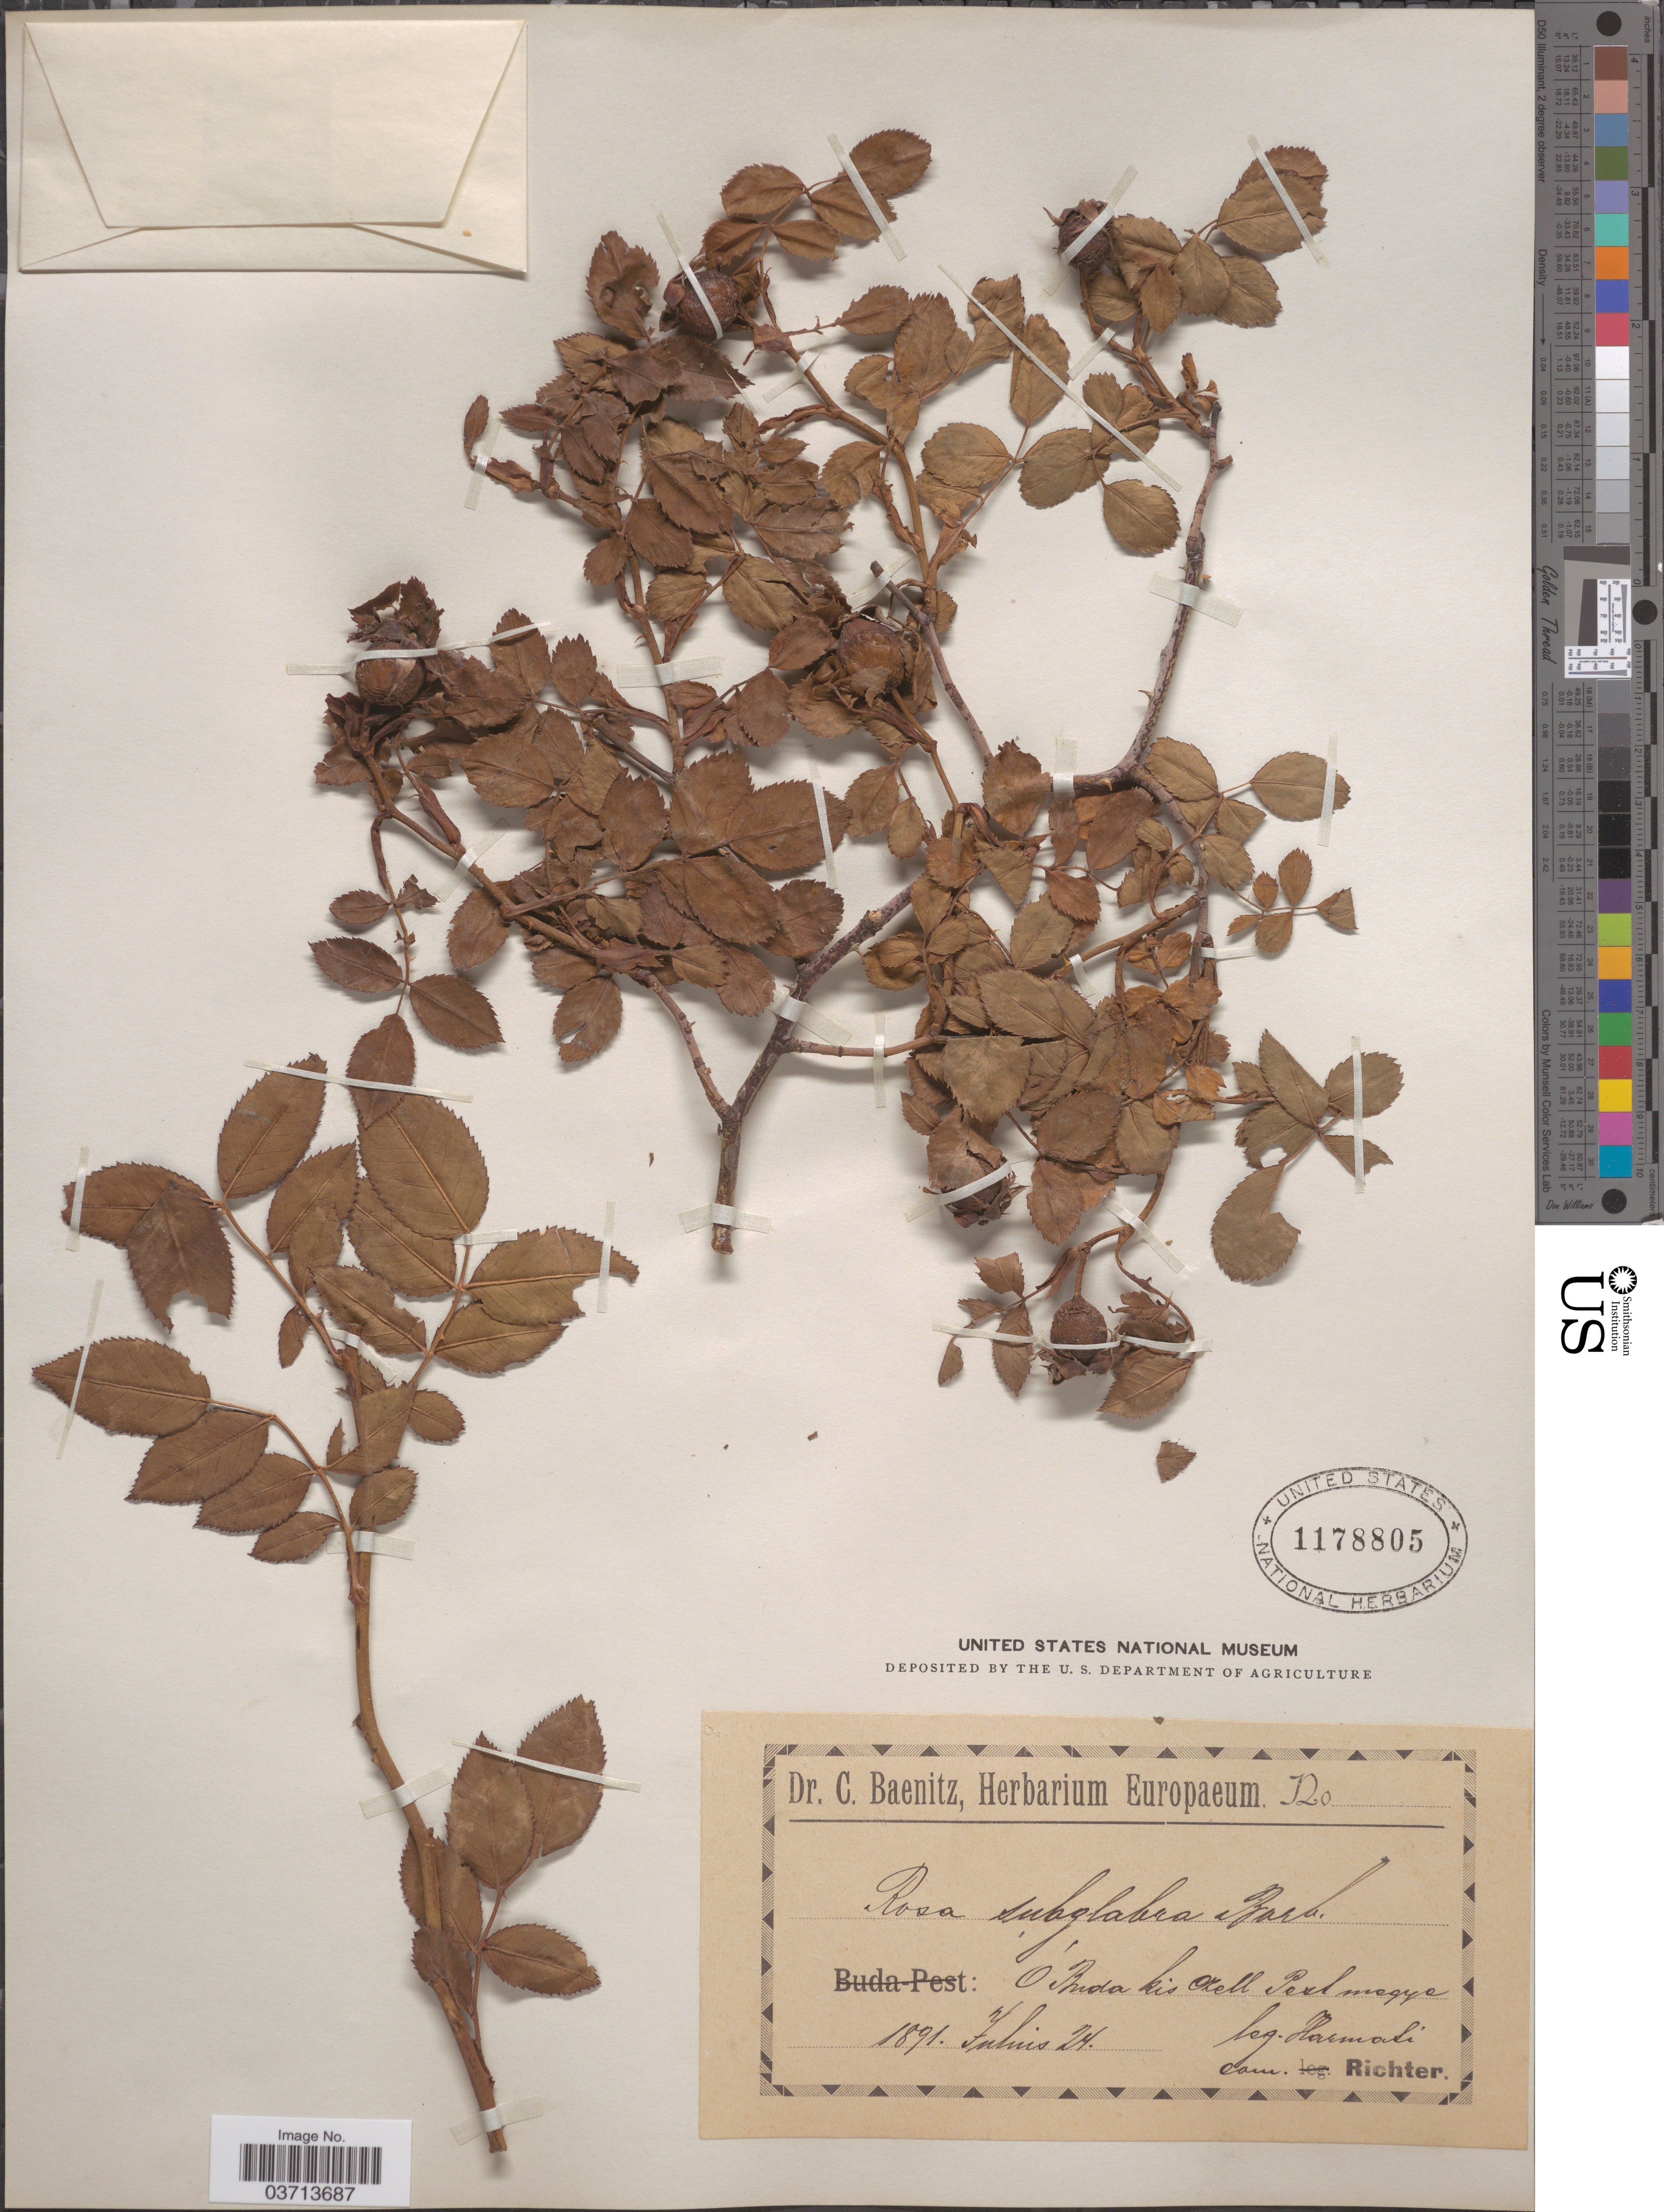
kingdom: Plantae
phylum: Tracheophyta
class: Magnoliopsida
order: Rosales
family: Rosaceae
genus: Rosa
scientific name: Rosa subglabra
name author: Heinr. Braun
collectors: -. Harmadi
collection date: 1891-07-24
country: Hungary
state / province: Pest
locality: O Ruda kis Ozell Pest megye. [interpreted]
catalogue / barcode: US 1178805